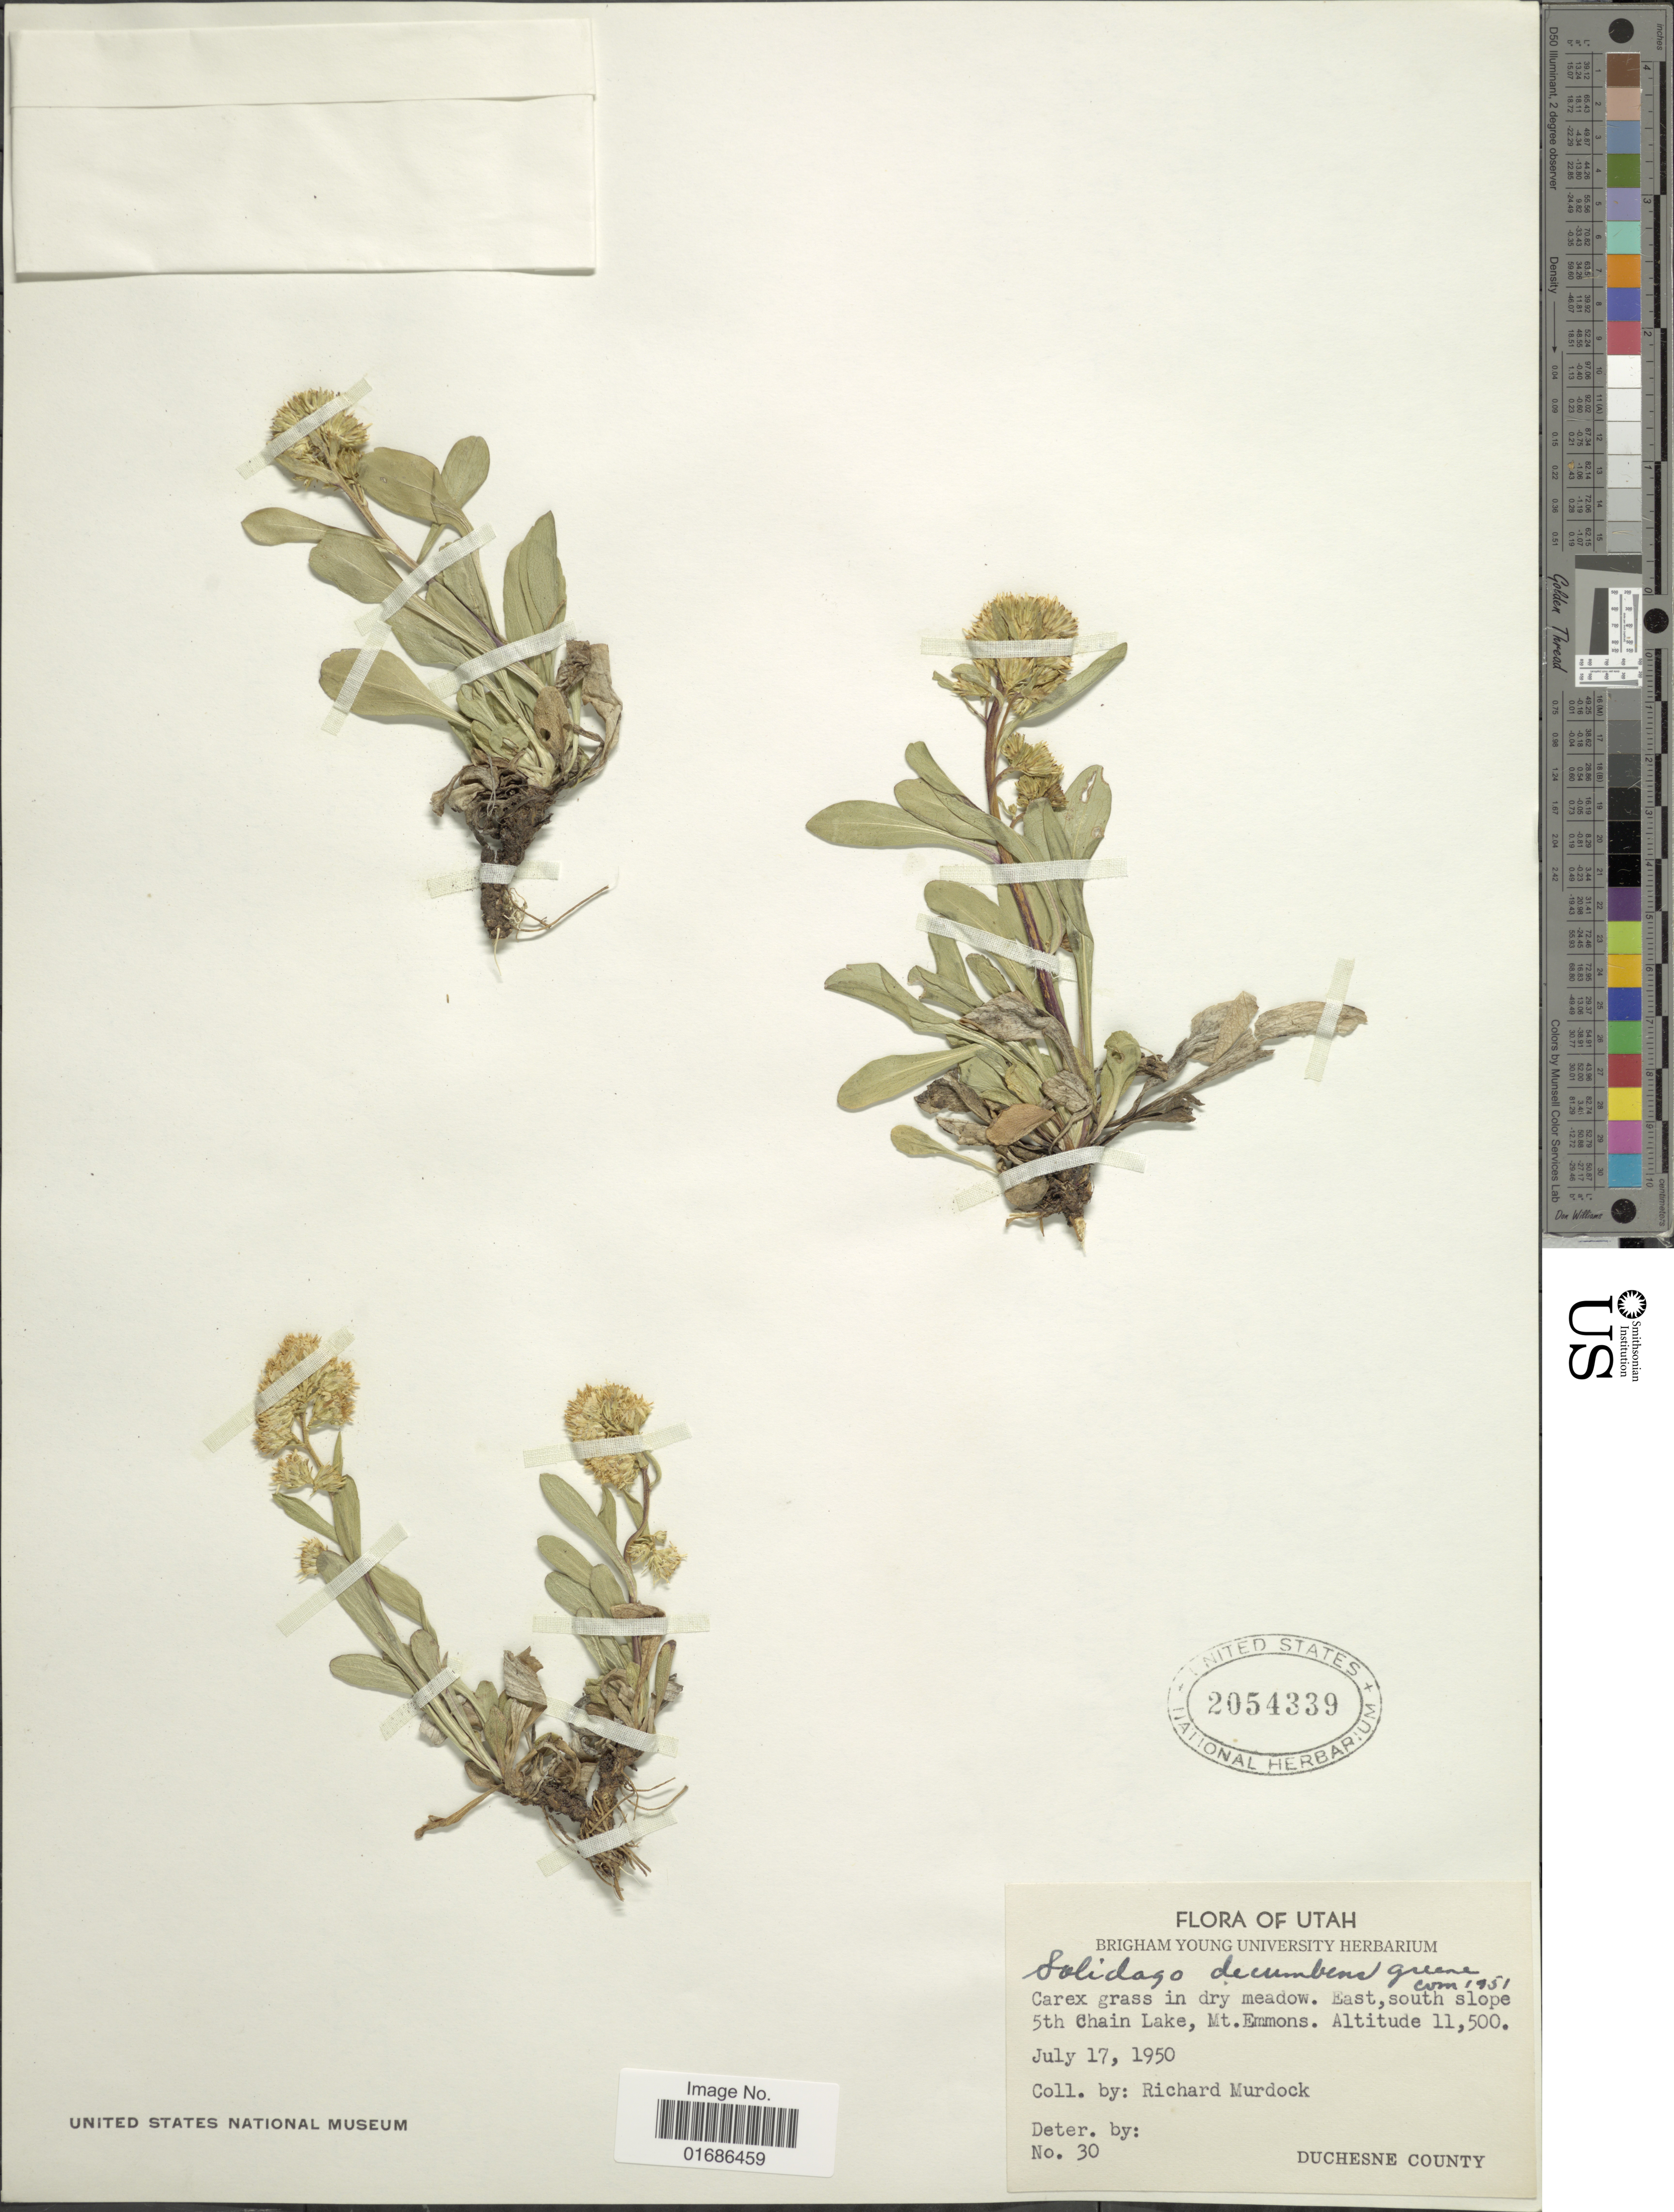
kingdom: Plantae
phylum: Tracheophyta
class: Magnoliopsida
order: Asterales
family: Asteraceae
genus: Solidago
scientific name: Solidago decumbens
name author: Greene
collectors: R. Murdock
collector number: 30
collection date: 1950-07-17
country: United States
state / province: Utah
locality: Carex grass in dry meadow. East, south slope 5th Chain Lake, Mt Emmons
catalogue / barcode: US 2054339